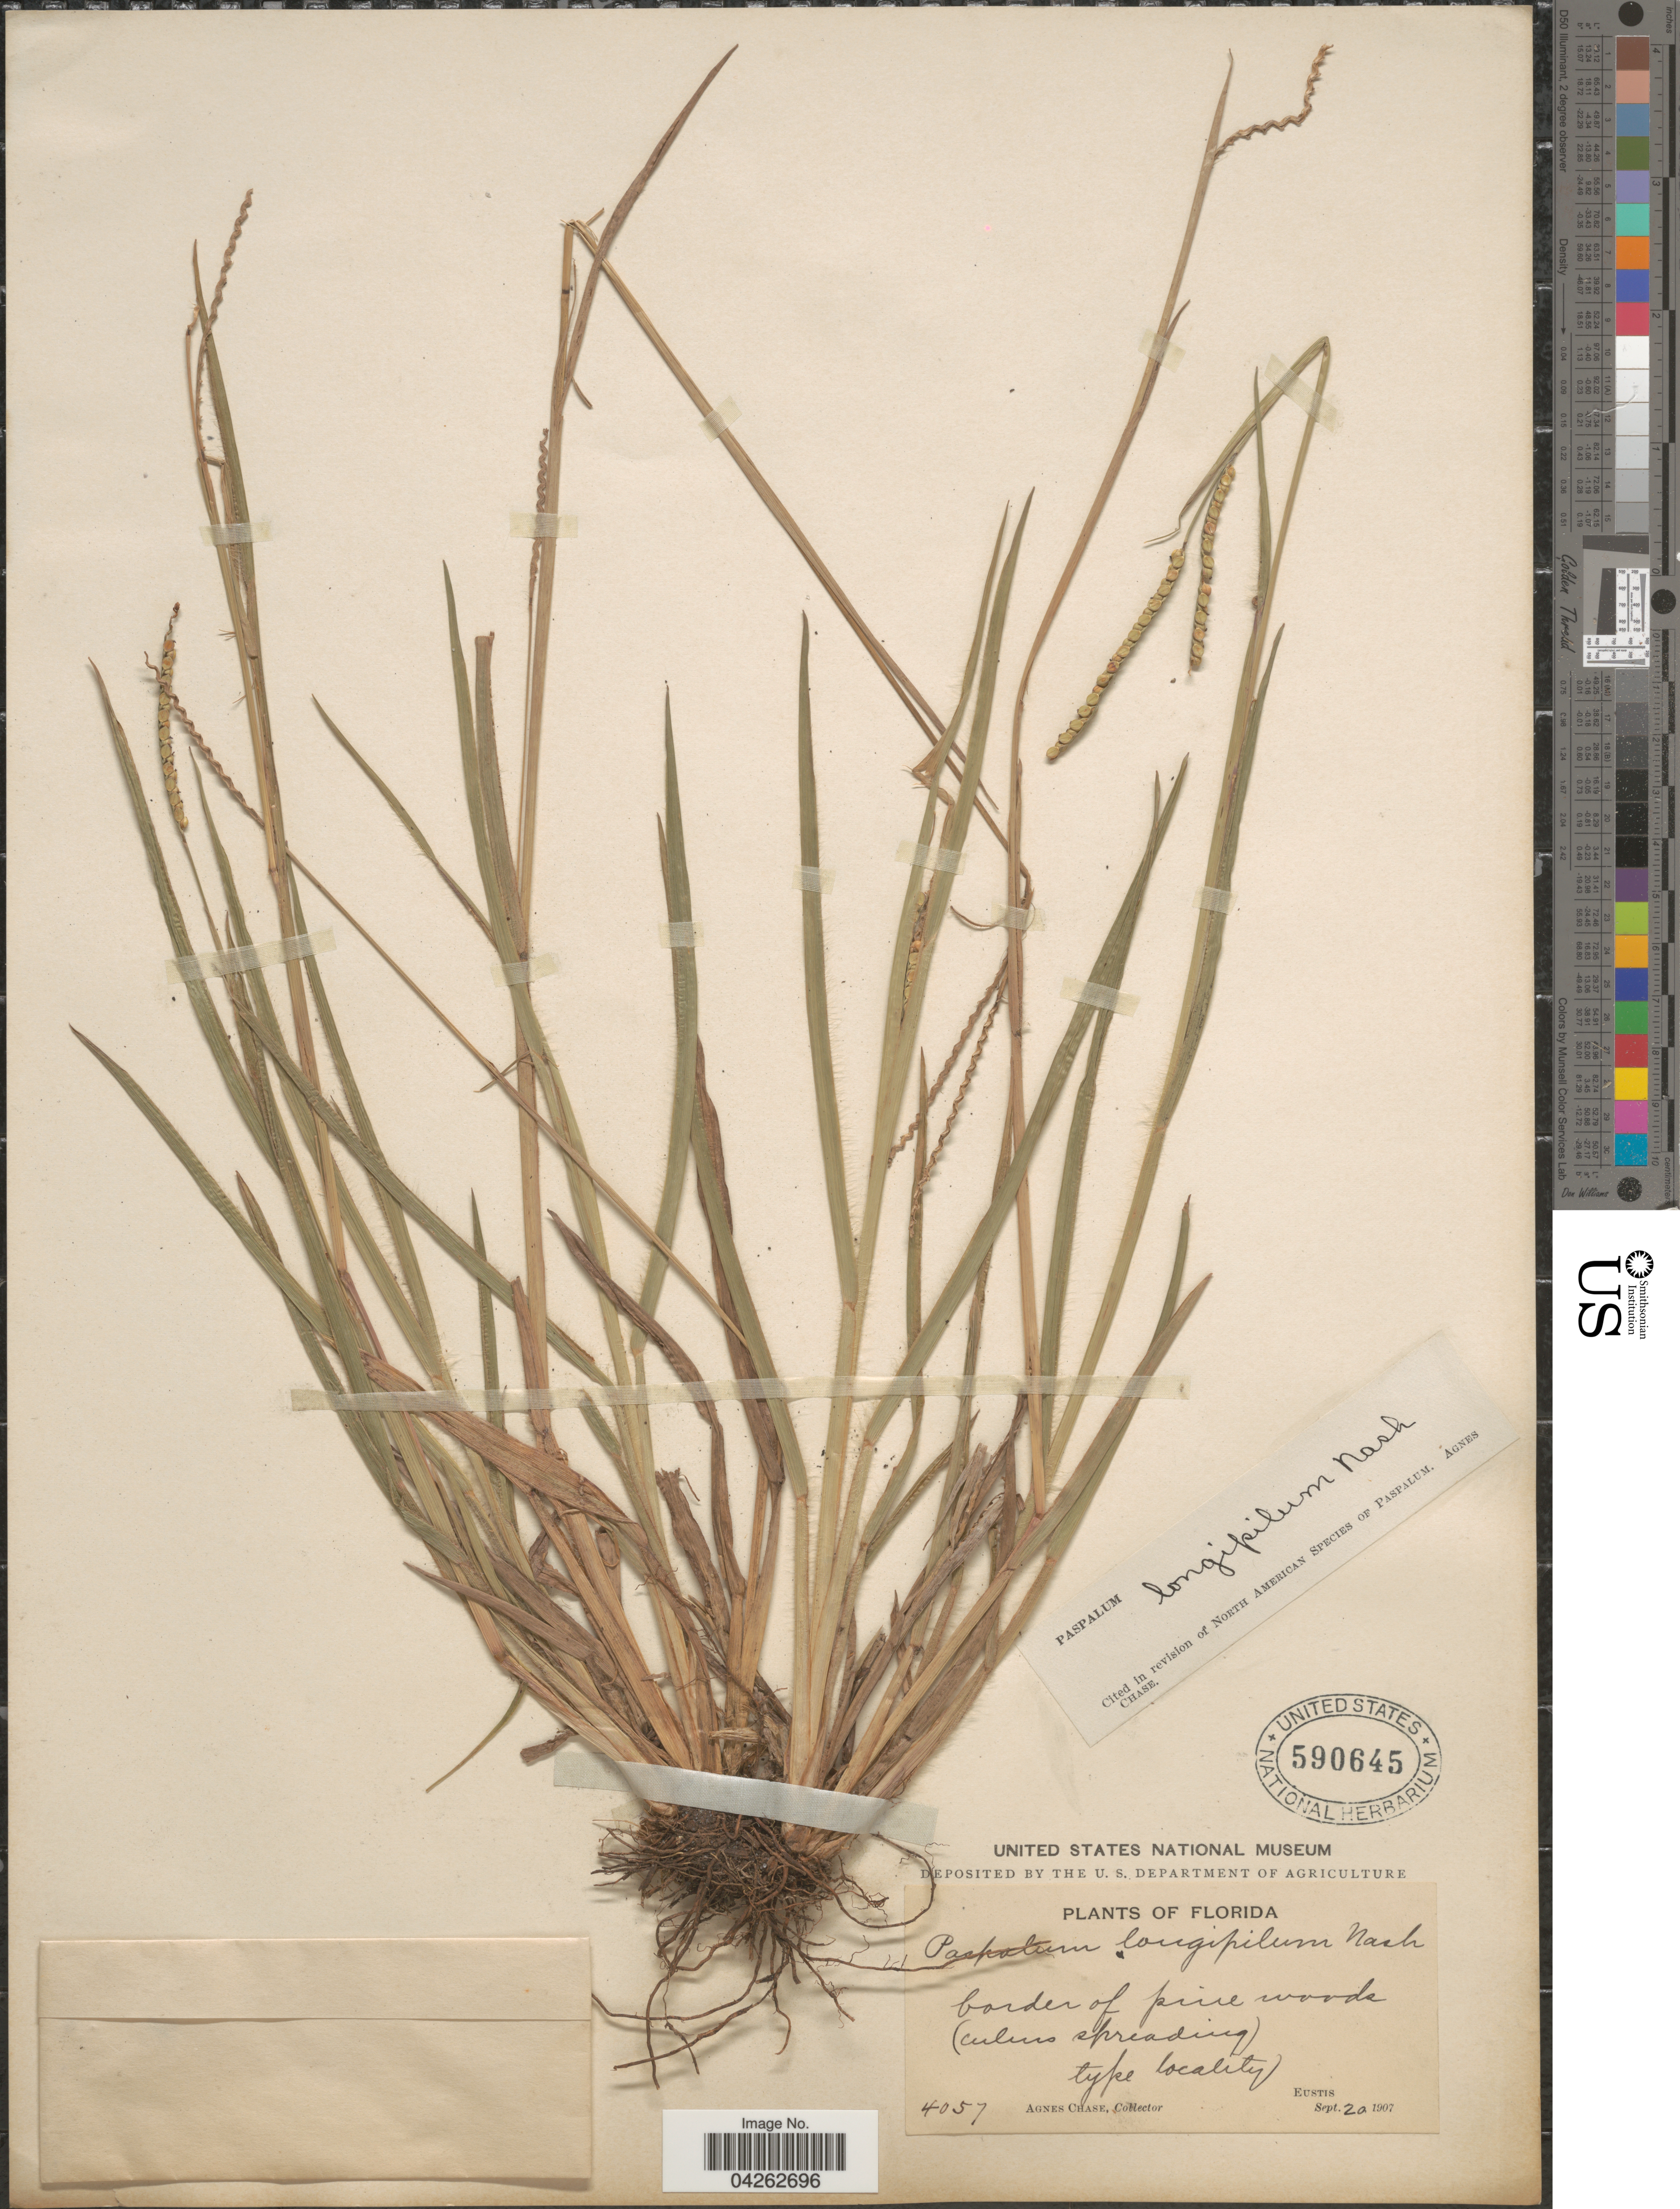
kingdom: Plantae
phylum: Tracheophyta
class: Liliopsida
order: Poales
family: Poaceae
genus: Paspalum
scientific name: Paspalum longipilum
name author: Nash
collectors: A. Chase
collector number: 4057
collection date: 1907-09-20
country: United States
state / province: Florida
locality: Border of pine woods. Eustis.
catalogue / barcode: US 590645